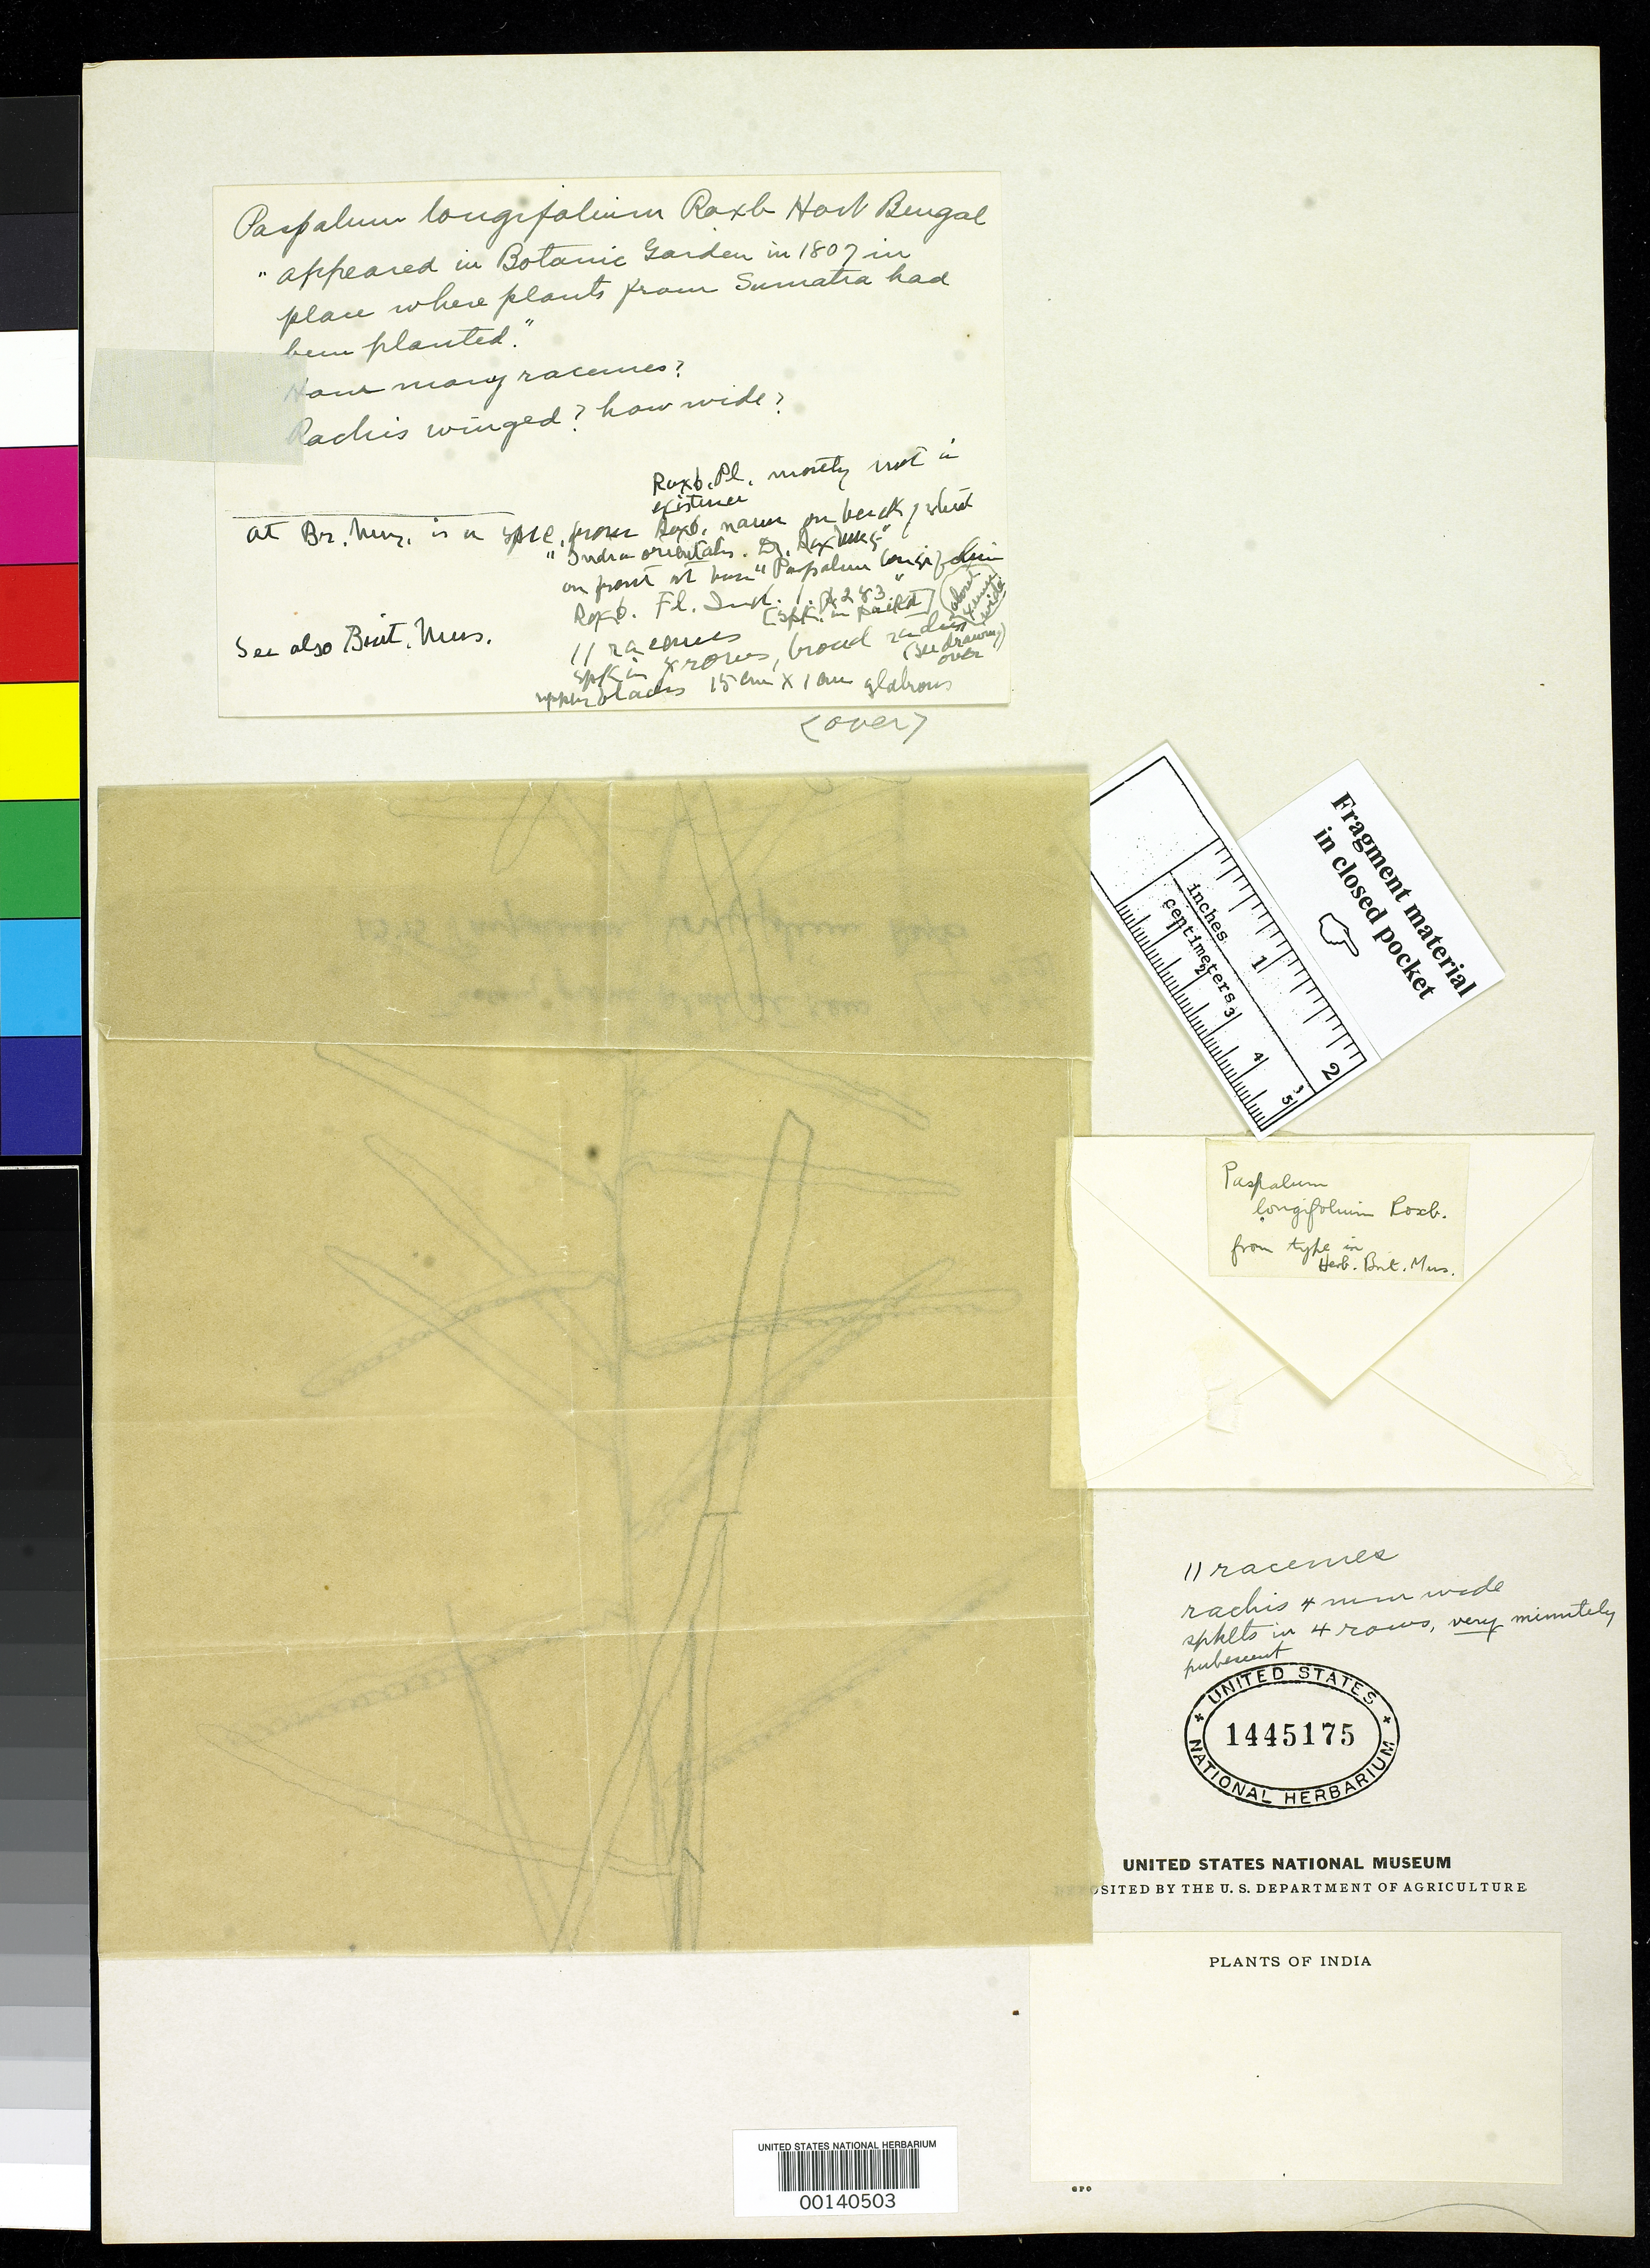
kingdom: Plantae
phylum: Tracheophyta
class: Liliopsida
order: Poales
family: Poaceae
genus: Paspalum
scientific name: Paspalum longifolium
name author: Roxb.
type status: Type Fragment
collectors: W. Roxburgh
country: India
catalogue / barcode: US 1445175